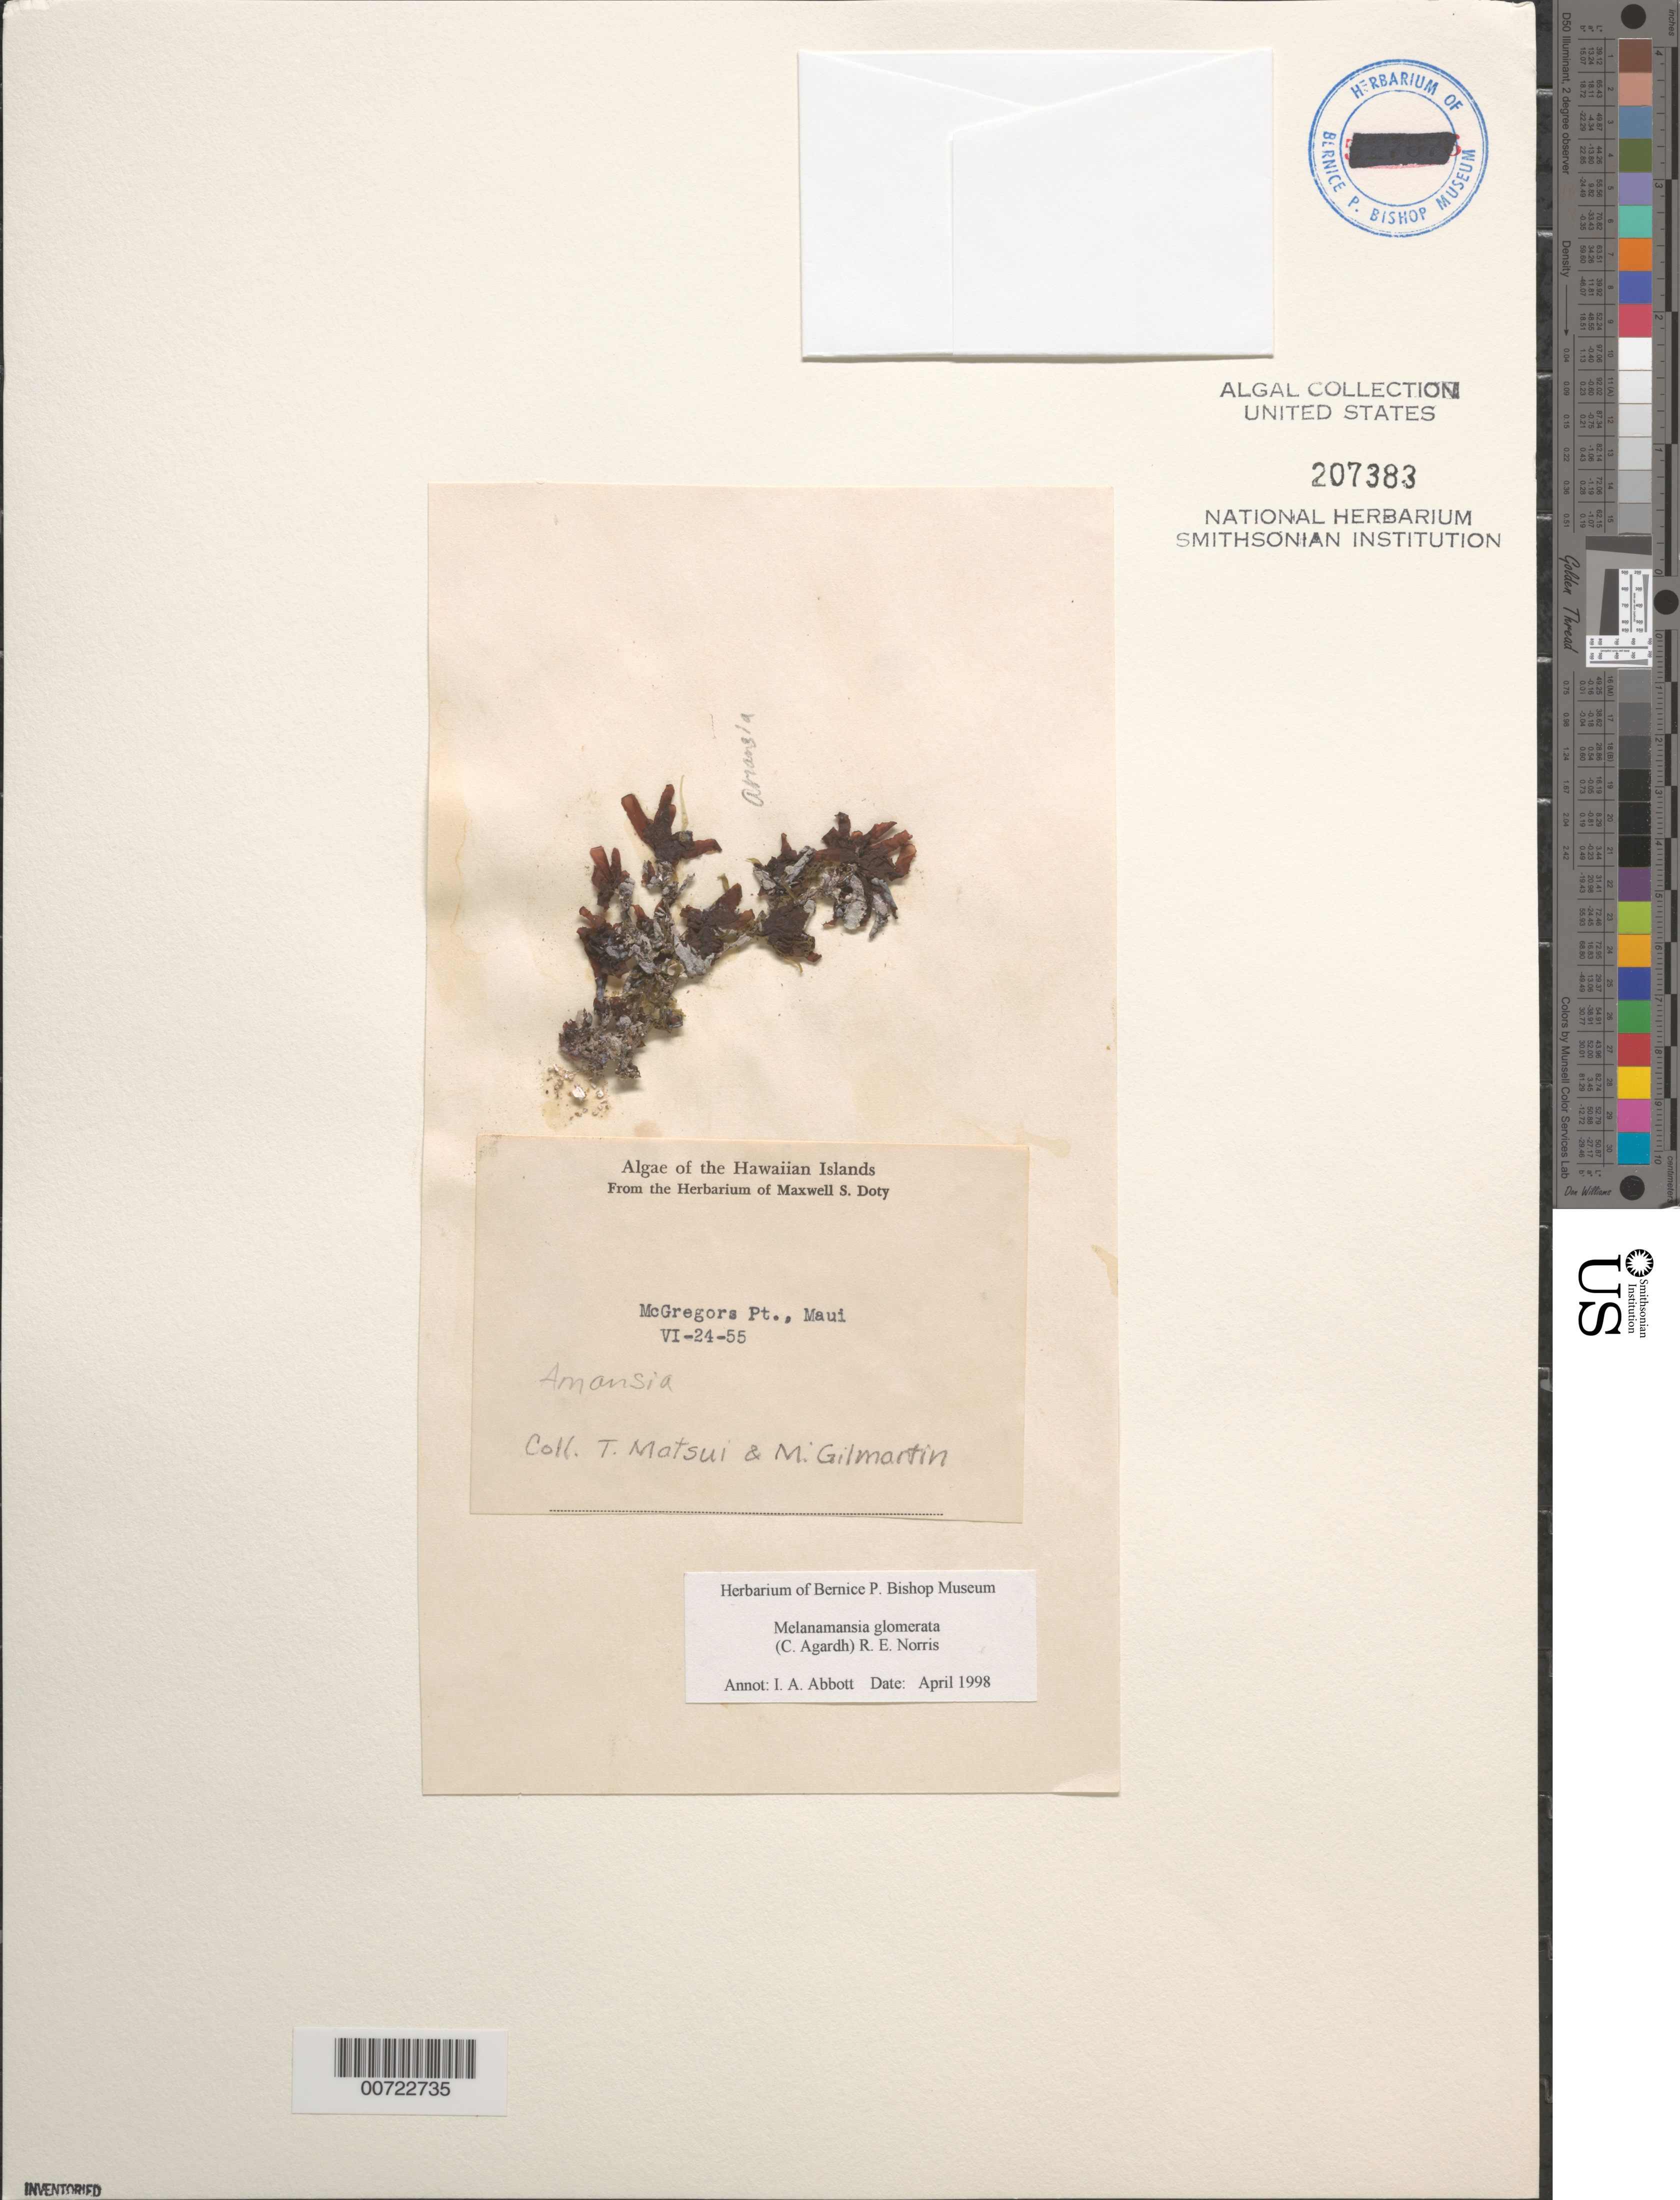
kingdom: Plantae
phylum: Rhodophyta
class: Florideophyceae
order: Ceramiales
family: Rhodomelaceae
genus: Amansia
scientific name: Amansia glomerata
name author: C. Agardh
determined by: Algae name updating Project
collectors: T. Matsui & M. Gilmartin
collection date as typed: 24 Jun 1955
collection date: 1955-06-24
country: United States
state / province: Hawaii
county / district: Maui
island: Maui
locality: McGregor Point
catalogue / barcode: US 207383